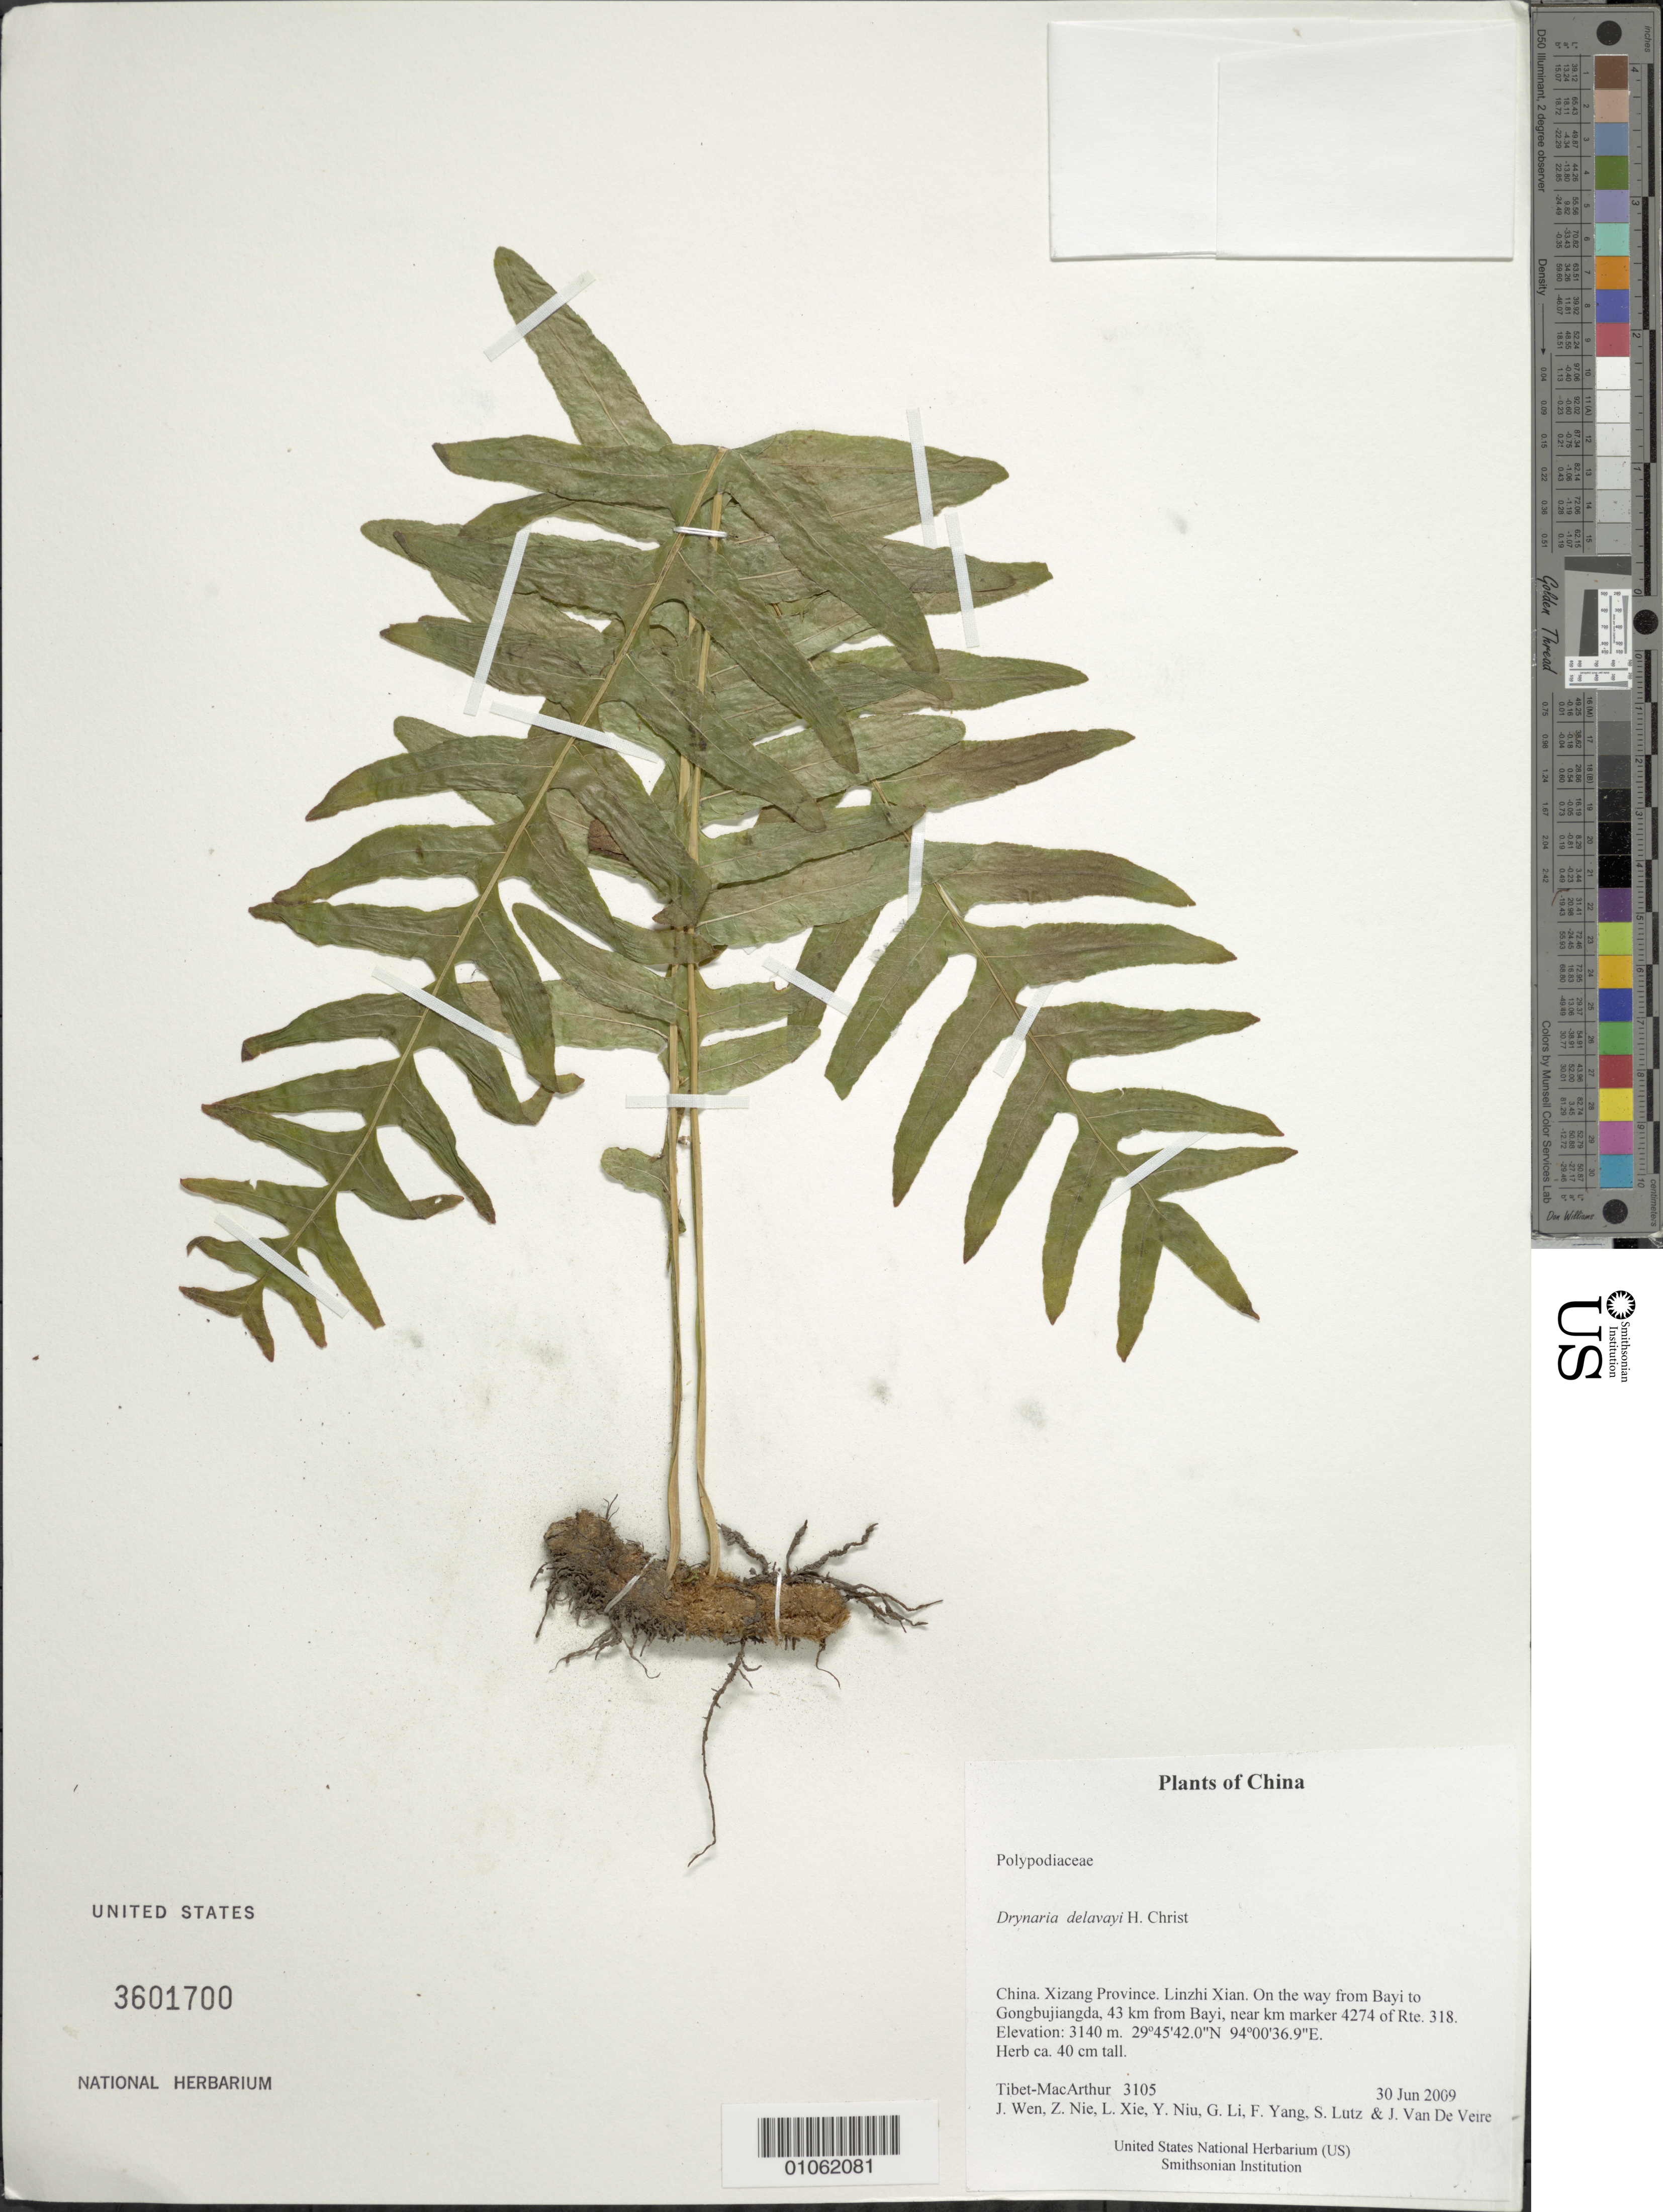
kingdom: Plantae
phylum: Tracheophyta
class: Polypodiopsida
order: Polypodiales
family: Polypodiaceae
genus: Drynaria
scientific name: Drynaria delavayi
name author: Christ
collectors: Tibet-MacArthur, J. Wen, Z. Nie, L. Xie, Y. Niu, G. Li, F. Yang, S. Lutz & J. Van De Veire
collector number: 3105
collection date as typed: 30 Jun 2009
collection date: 2009-06-30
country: China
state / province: Xizang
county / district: Linzhi Xian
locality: On the way from Bayi to Gongbujiangda, 43 km from Bayi, near km marker 4274 of Rte. 318.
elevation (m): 3140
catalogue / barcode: US 3601700